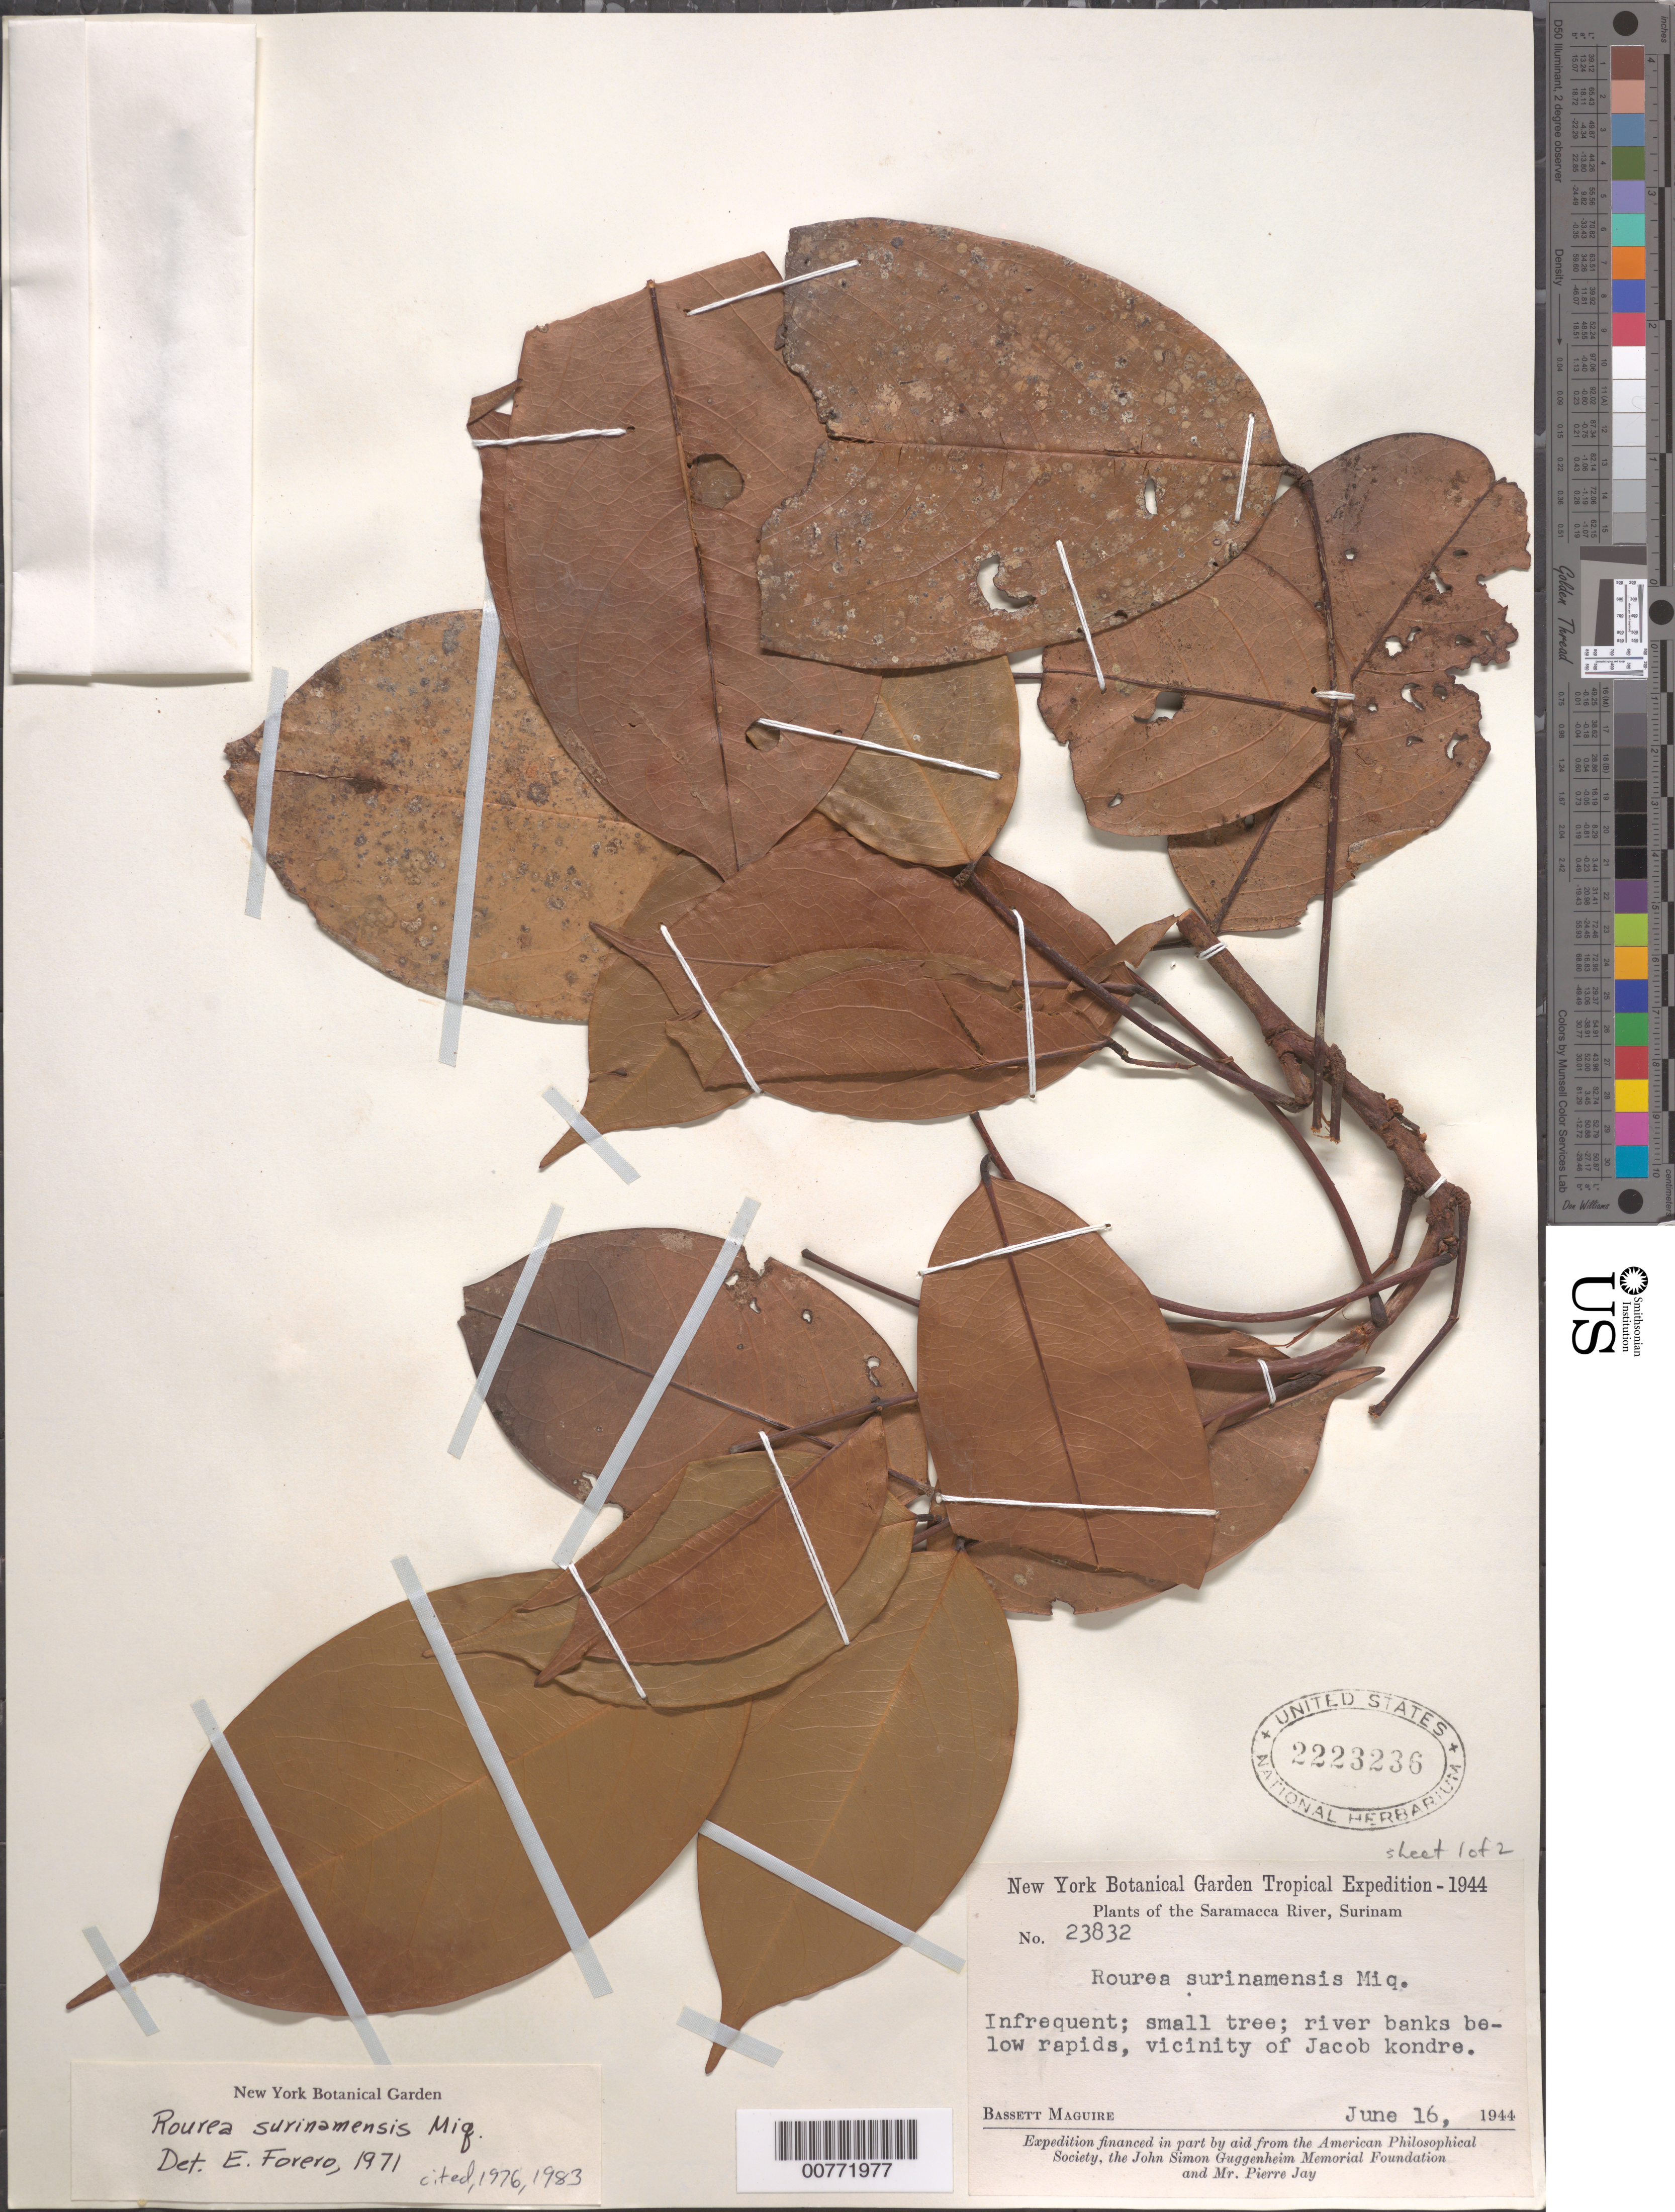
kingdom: Plantae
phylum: Tracheophyta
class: Magnoliopsida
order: Oxalidales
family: Connaraceae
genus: Rourea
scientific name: Rourea surinamensis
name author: Miq.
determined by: Forero, E.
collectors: B. Maguire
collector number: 23832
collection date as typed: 16-Jun-44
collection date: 1944-06-16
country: Suriname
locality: Jacob Kondre village, Saramacca River headwaters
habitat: Riverbanks below rapids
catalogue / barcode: US 2223236